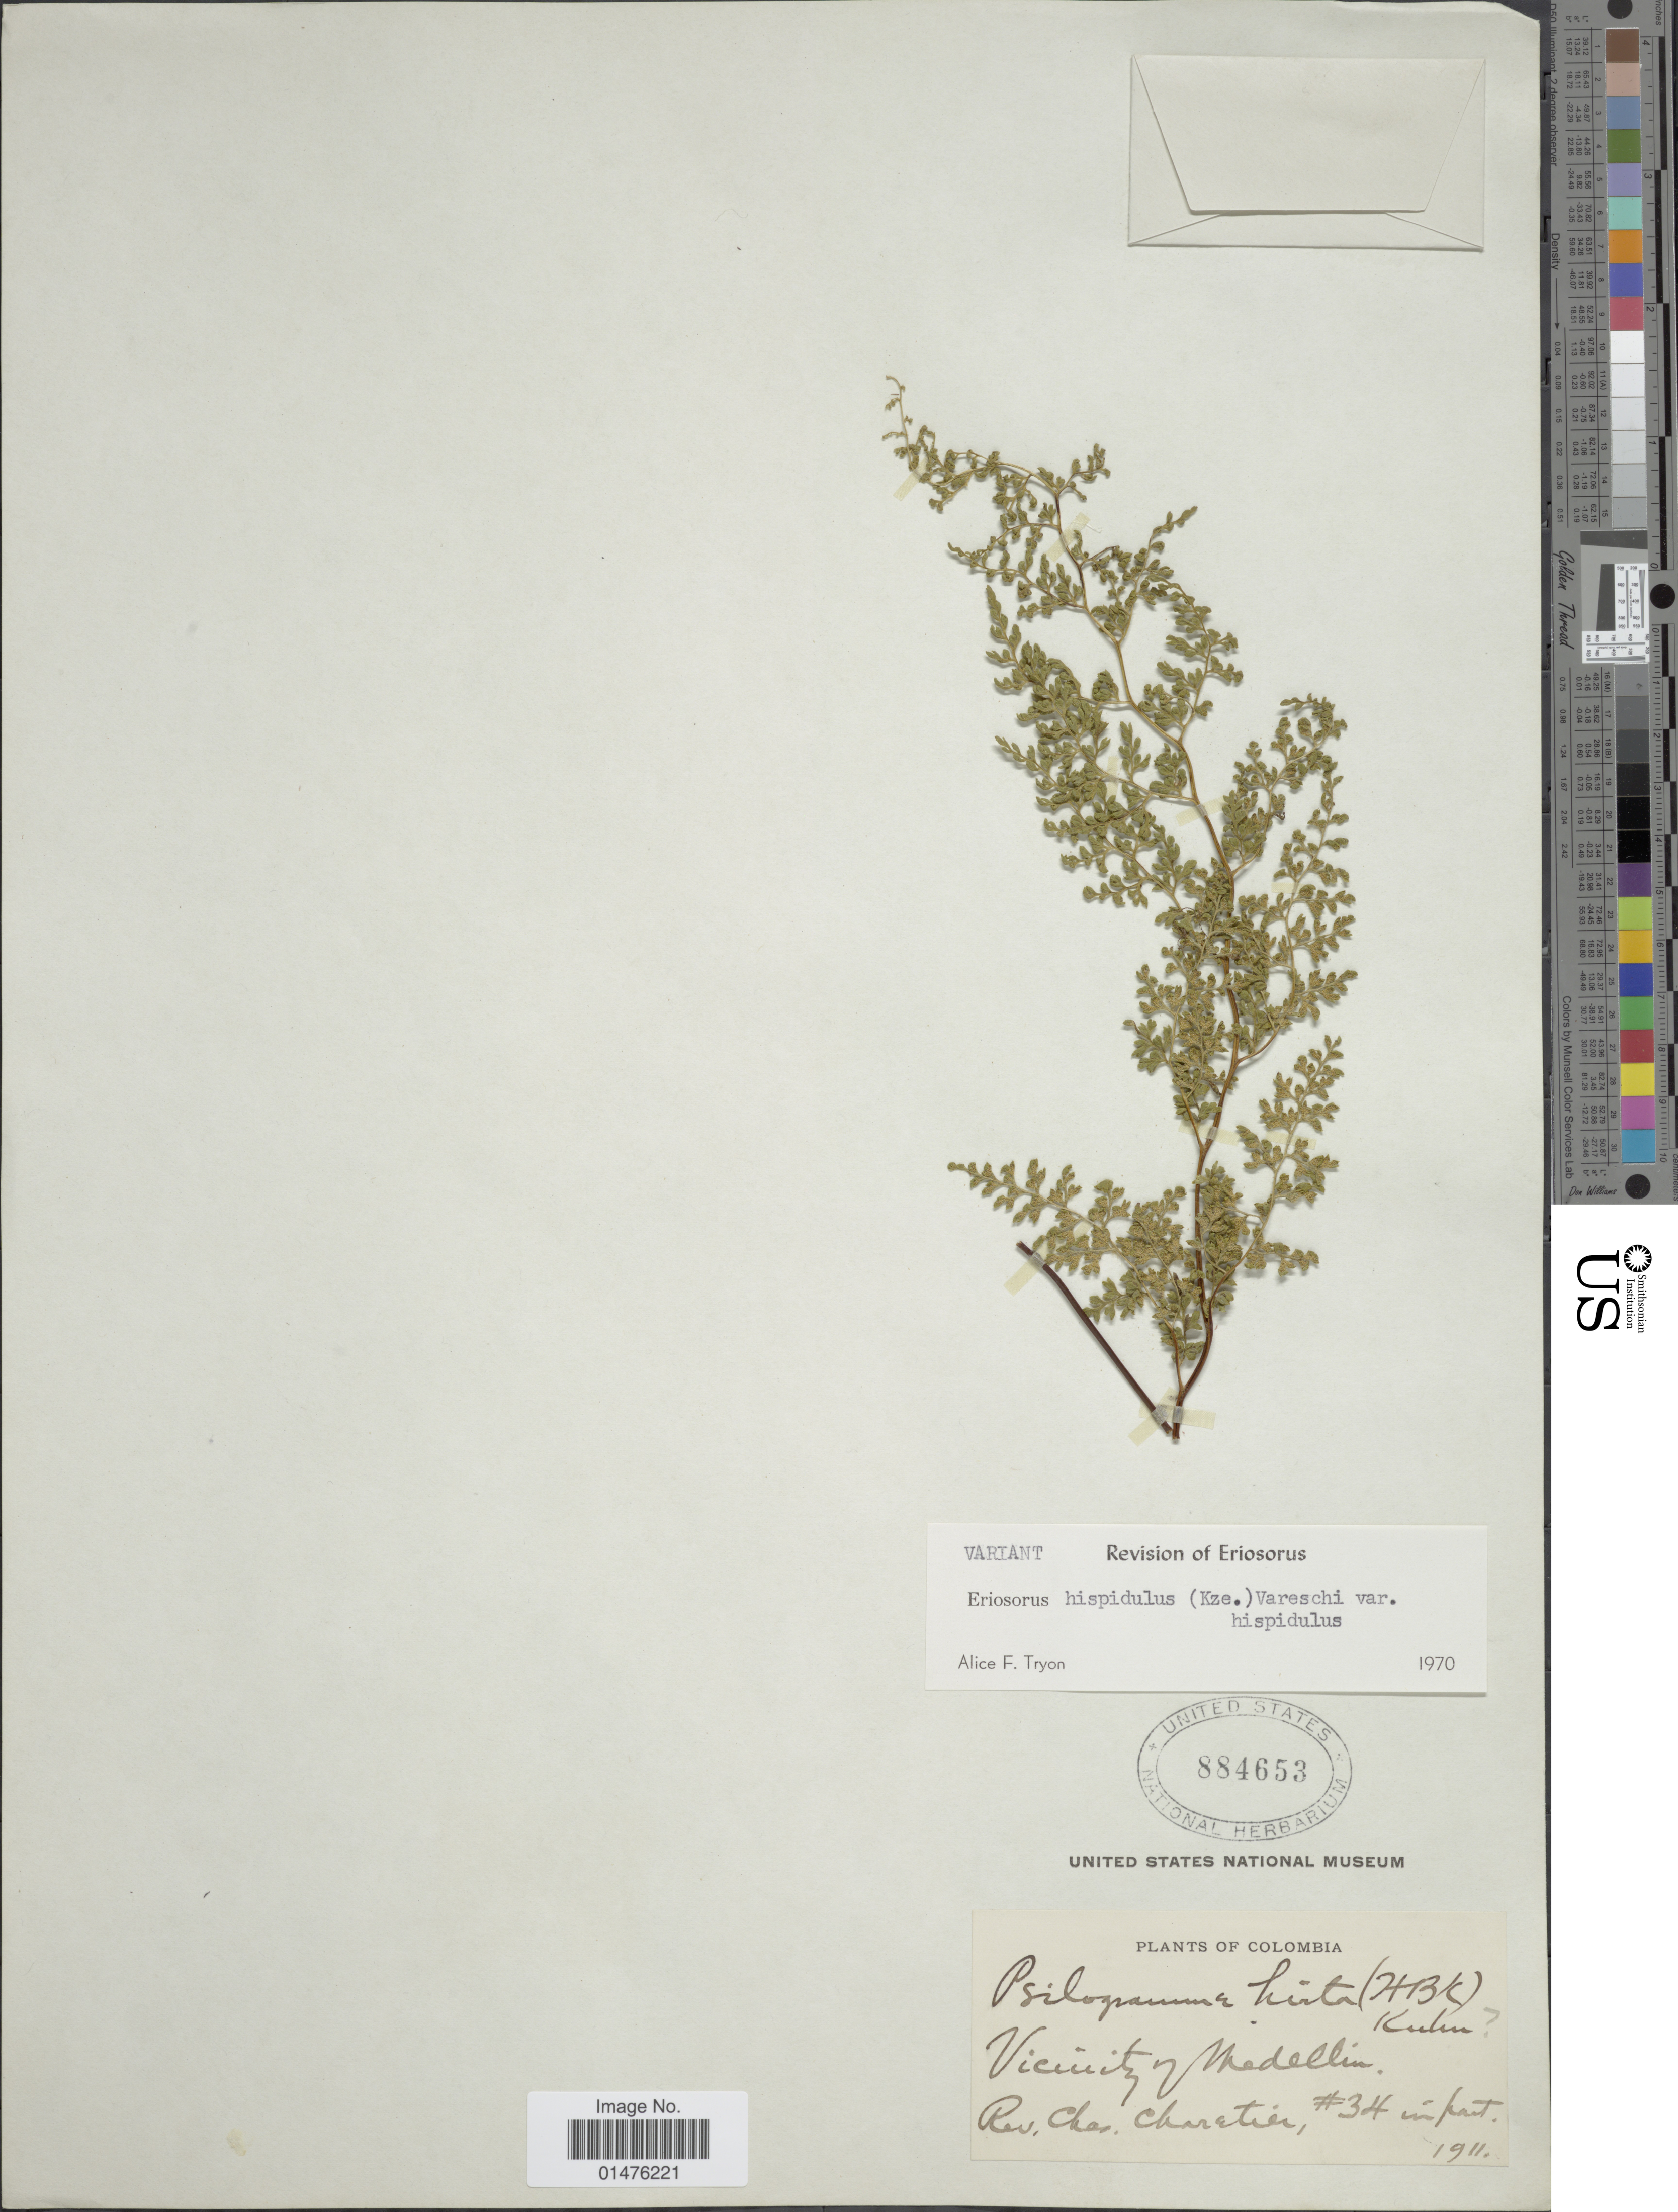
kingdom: Plantae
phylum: Tracheophyta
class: Polypodiopsida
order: Polypodiales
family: Pteridaceae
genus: Jamesonia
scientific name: Jamesonia hispidula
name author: Kunze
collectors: C. Charetier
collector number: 34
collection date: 1911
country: Colombia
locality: Vicinity of Medellin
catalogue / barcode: US 884653